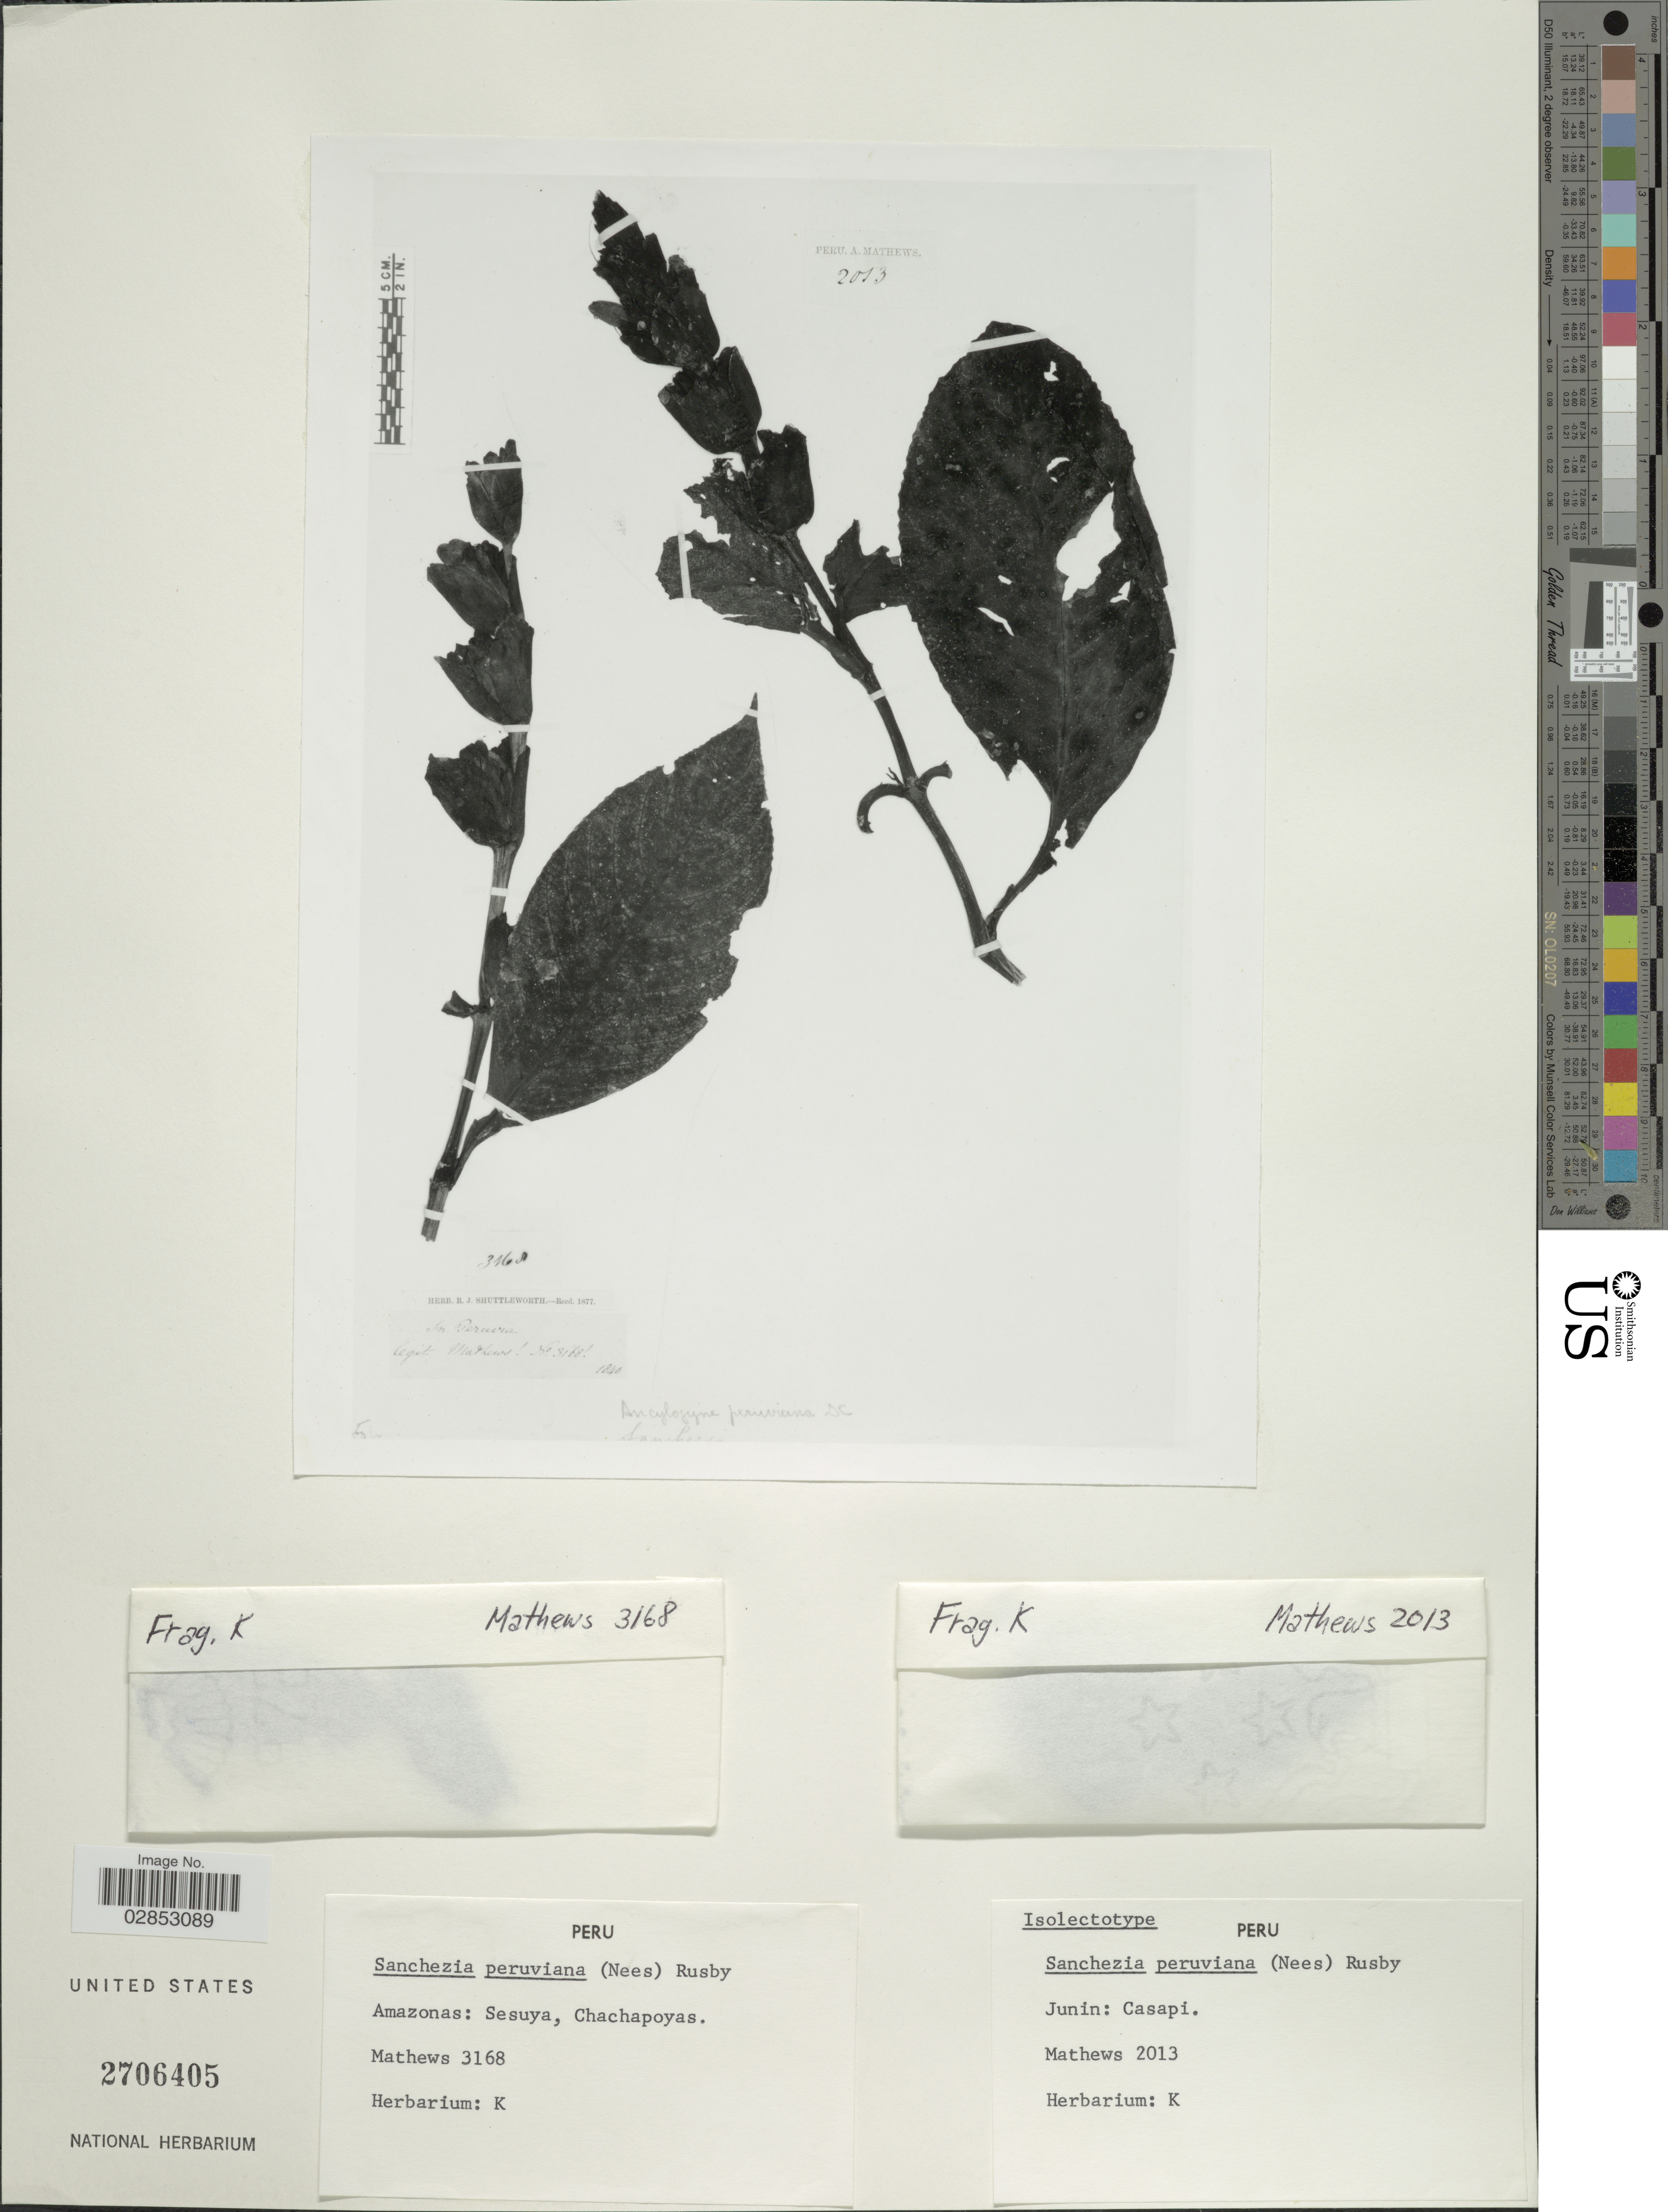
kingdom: Plantae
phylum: Tracheophyta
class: Magnoliopsida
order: Lamiales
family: Acanthaceae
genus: Sanchezia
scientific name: Sanchezia oblonga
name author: Ruiz & Pav.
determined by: Azevedo, Igor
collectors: -- Mathews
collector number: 3168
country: Peru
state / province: Amazonas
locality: Sesuya, Chachapoyas.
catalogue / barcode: US 2706405